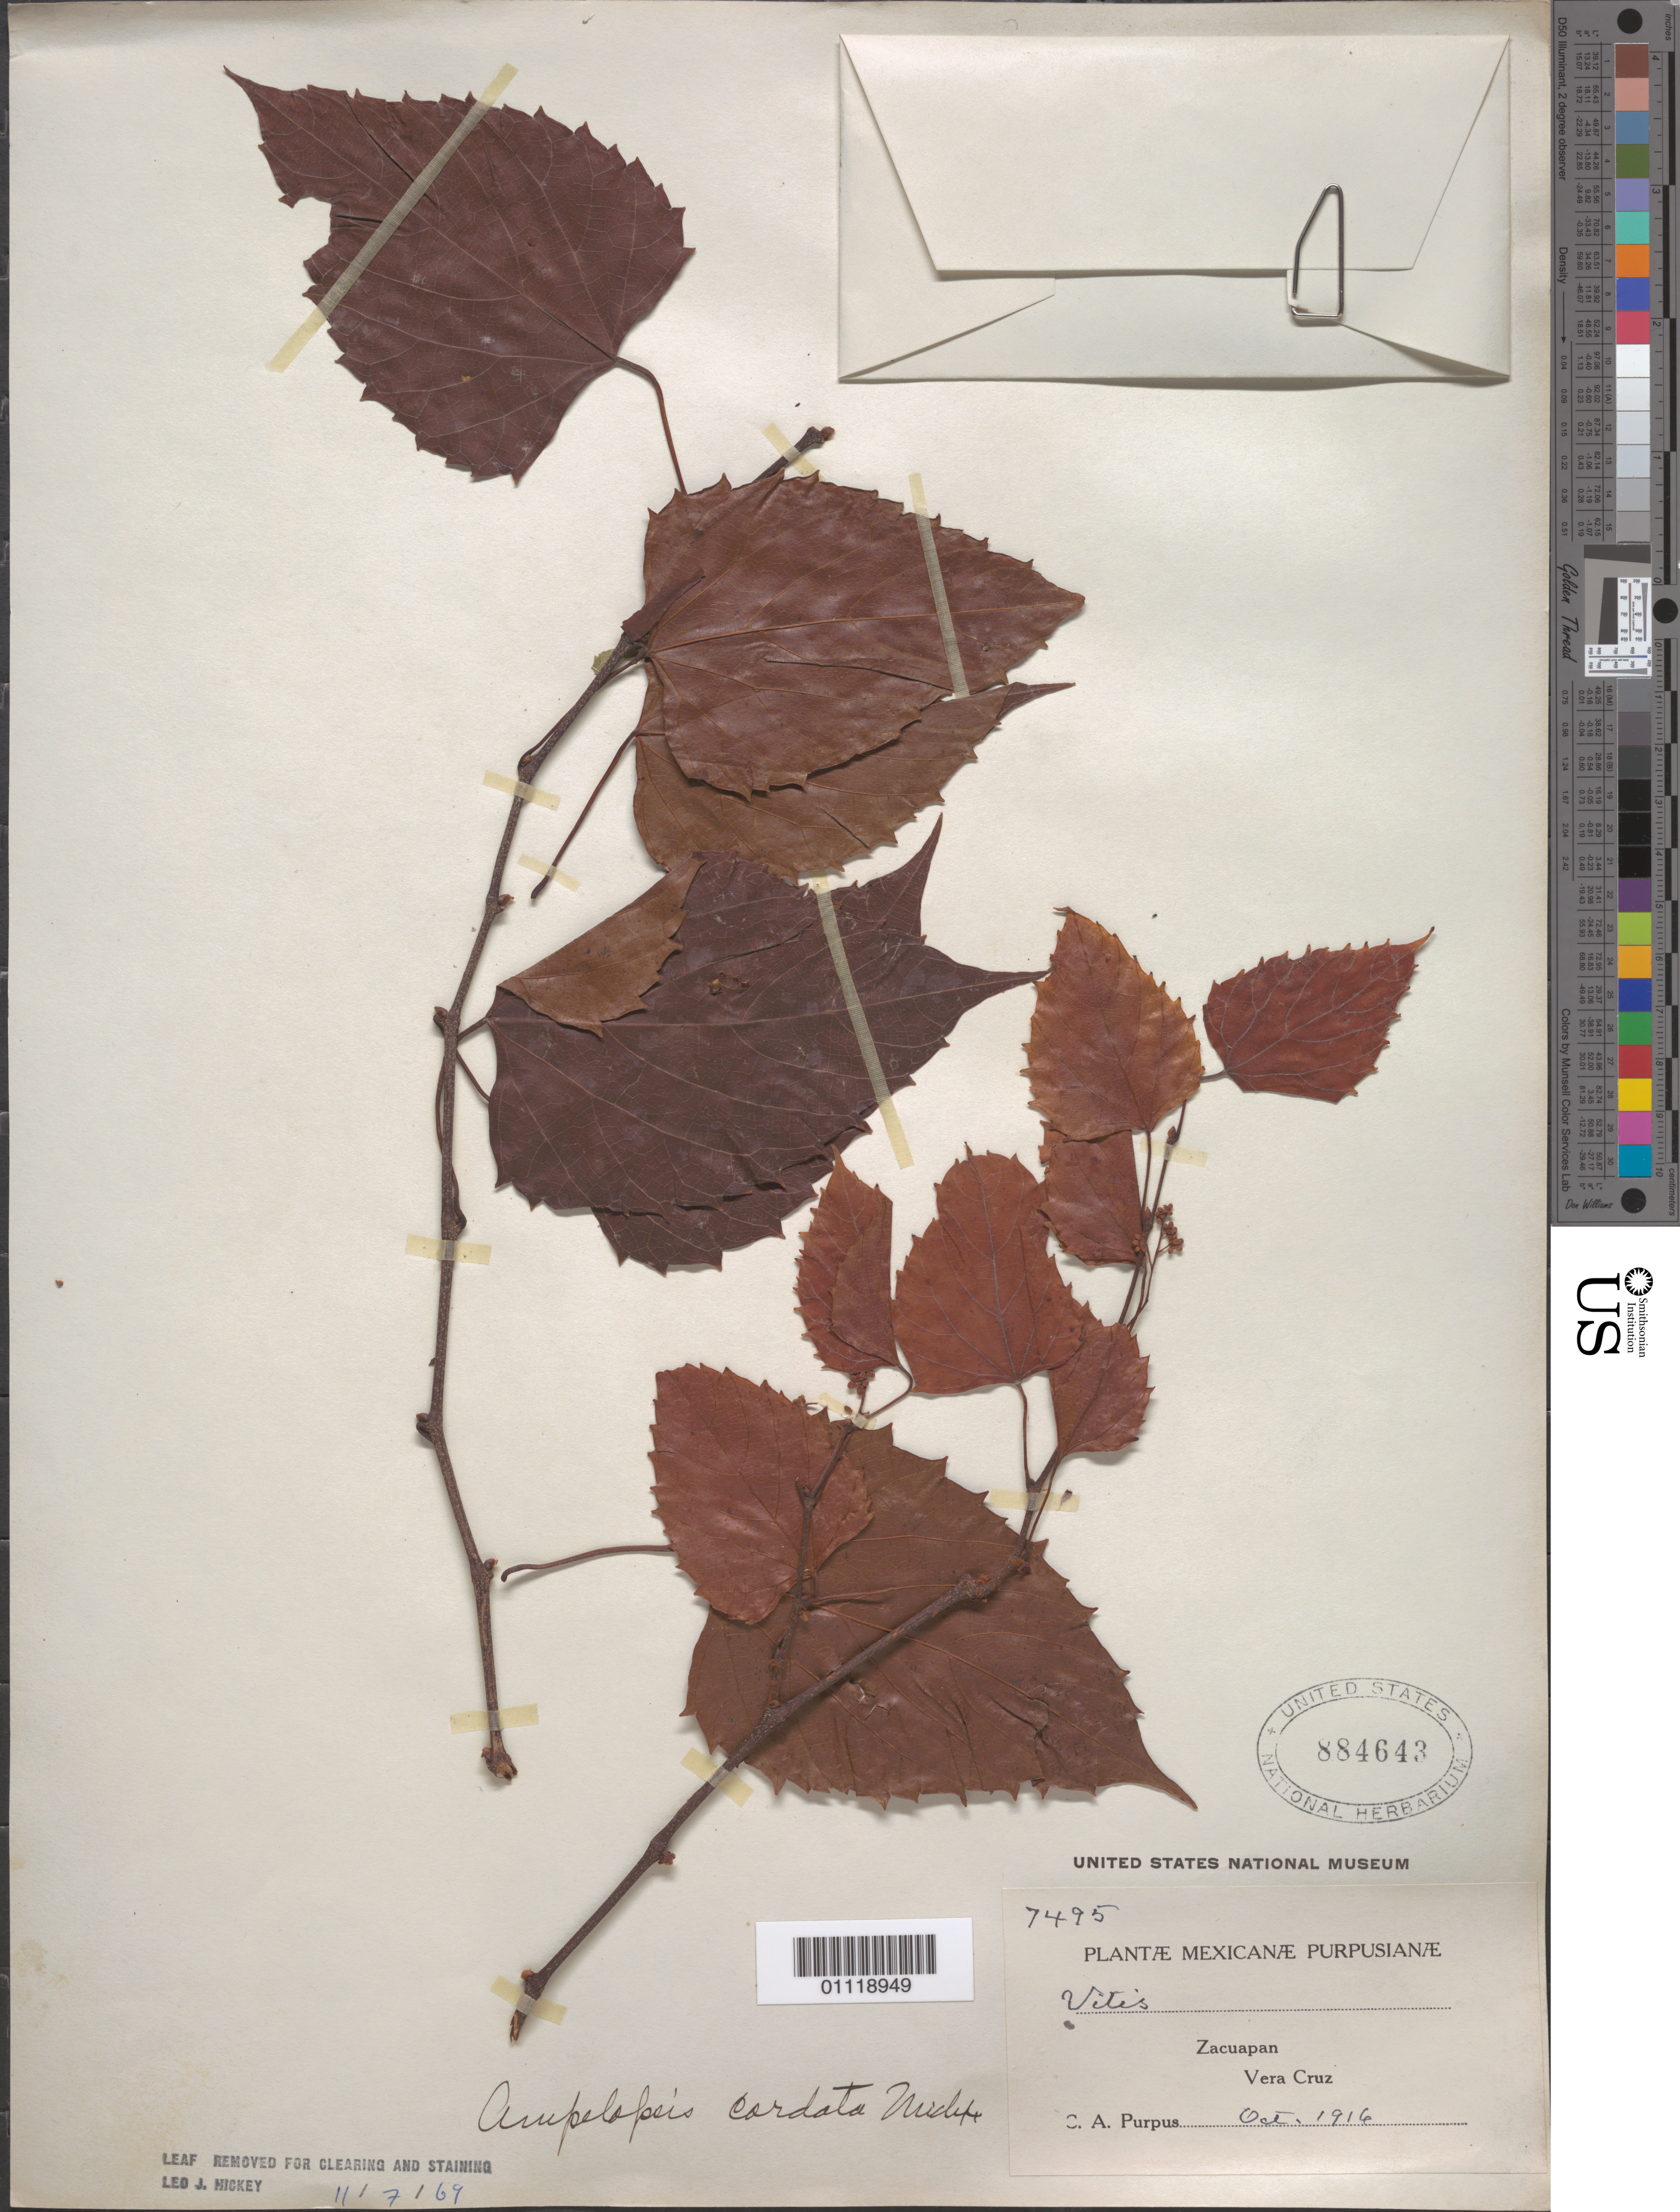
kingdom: Plantae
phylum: Tracheophyta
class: Magnoliopsida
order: Vitales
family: Vitaceae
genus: Ampelopsis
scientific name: Ampelopsis cordata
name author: Michx.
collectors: C. A. Purpus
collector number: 7495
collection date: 1916-10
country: Mexico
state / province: Veracruz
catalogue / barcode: US 884643